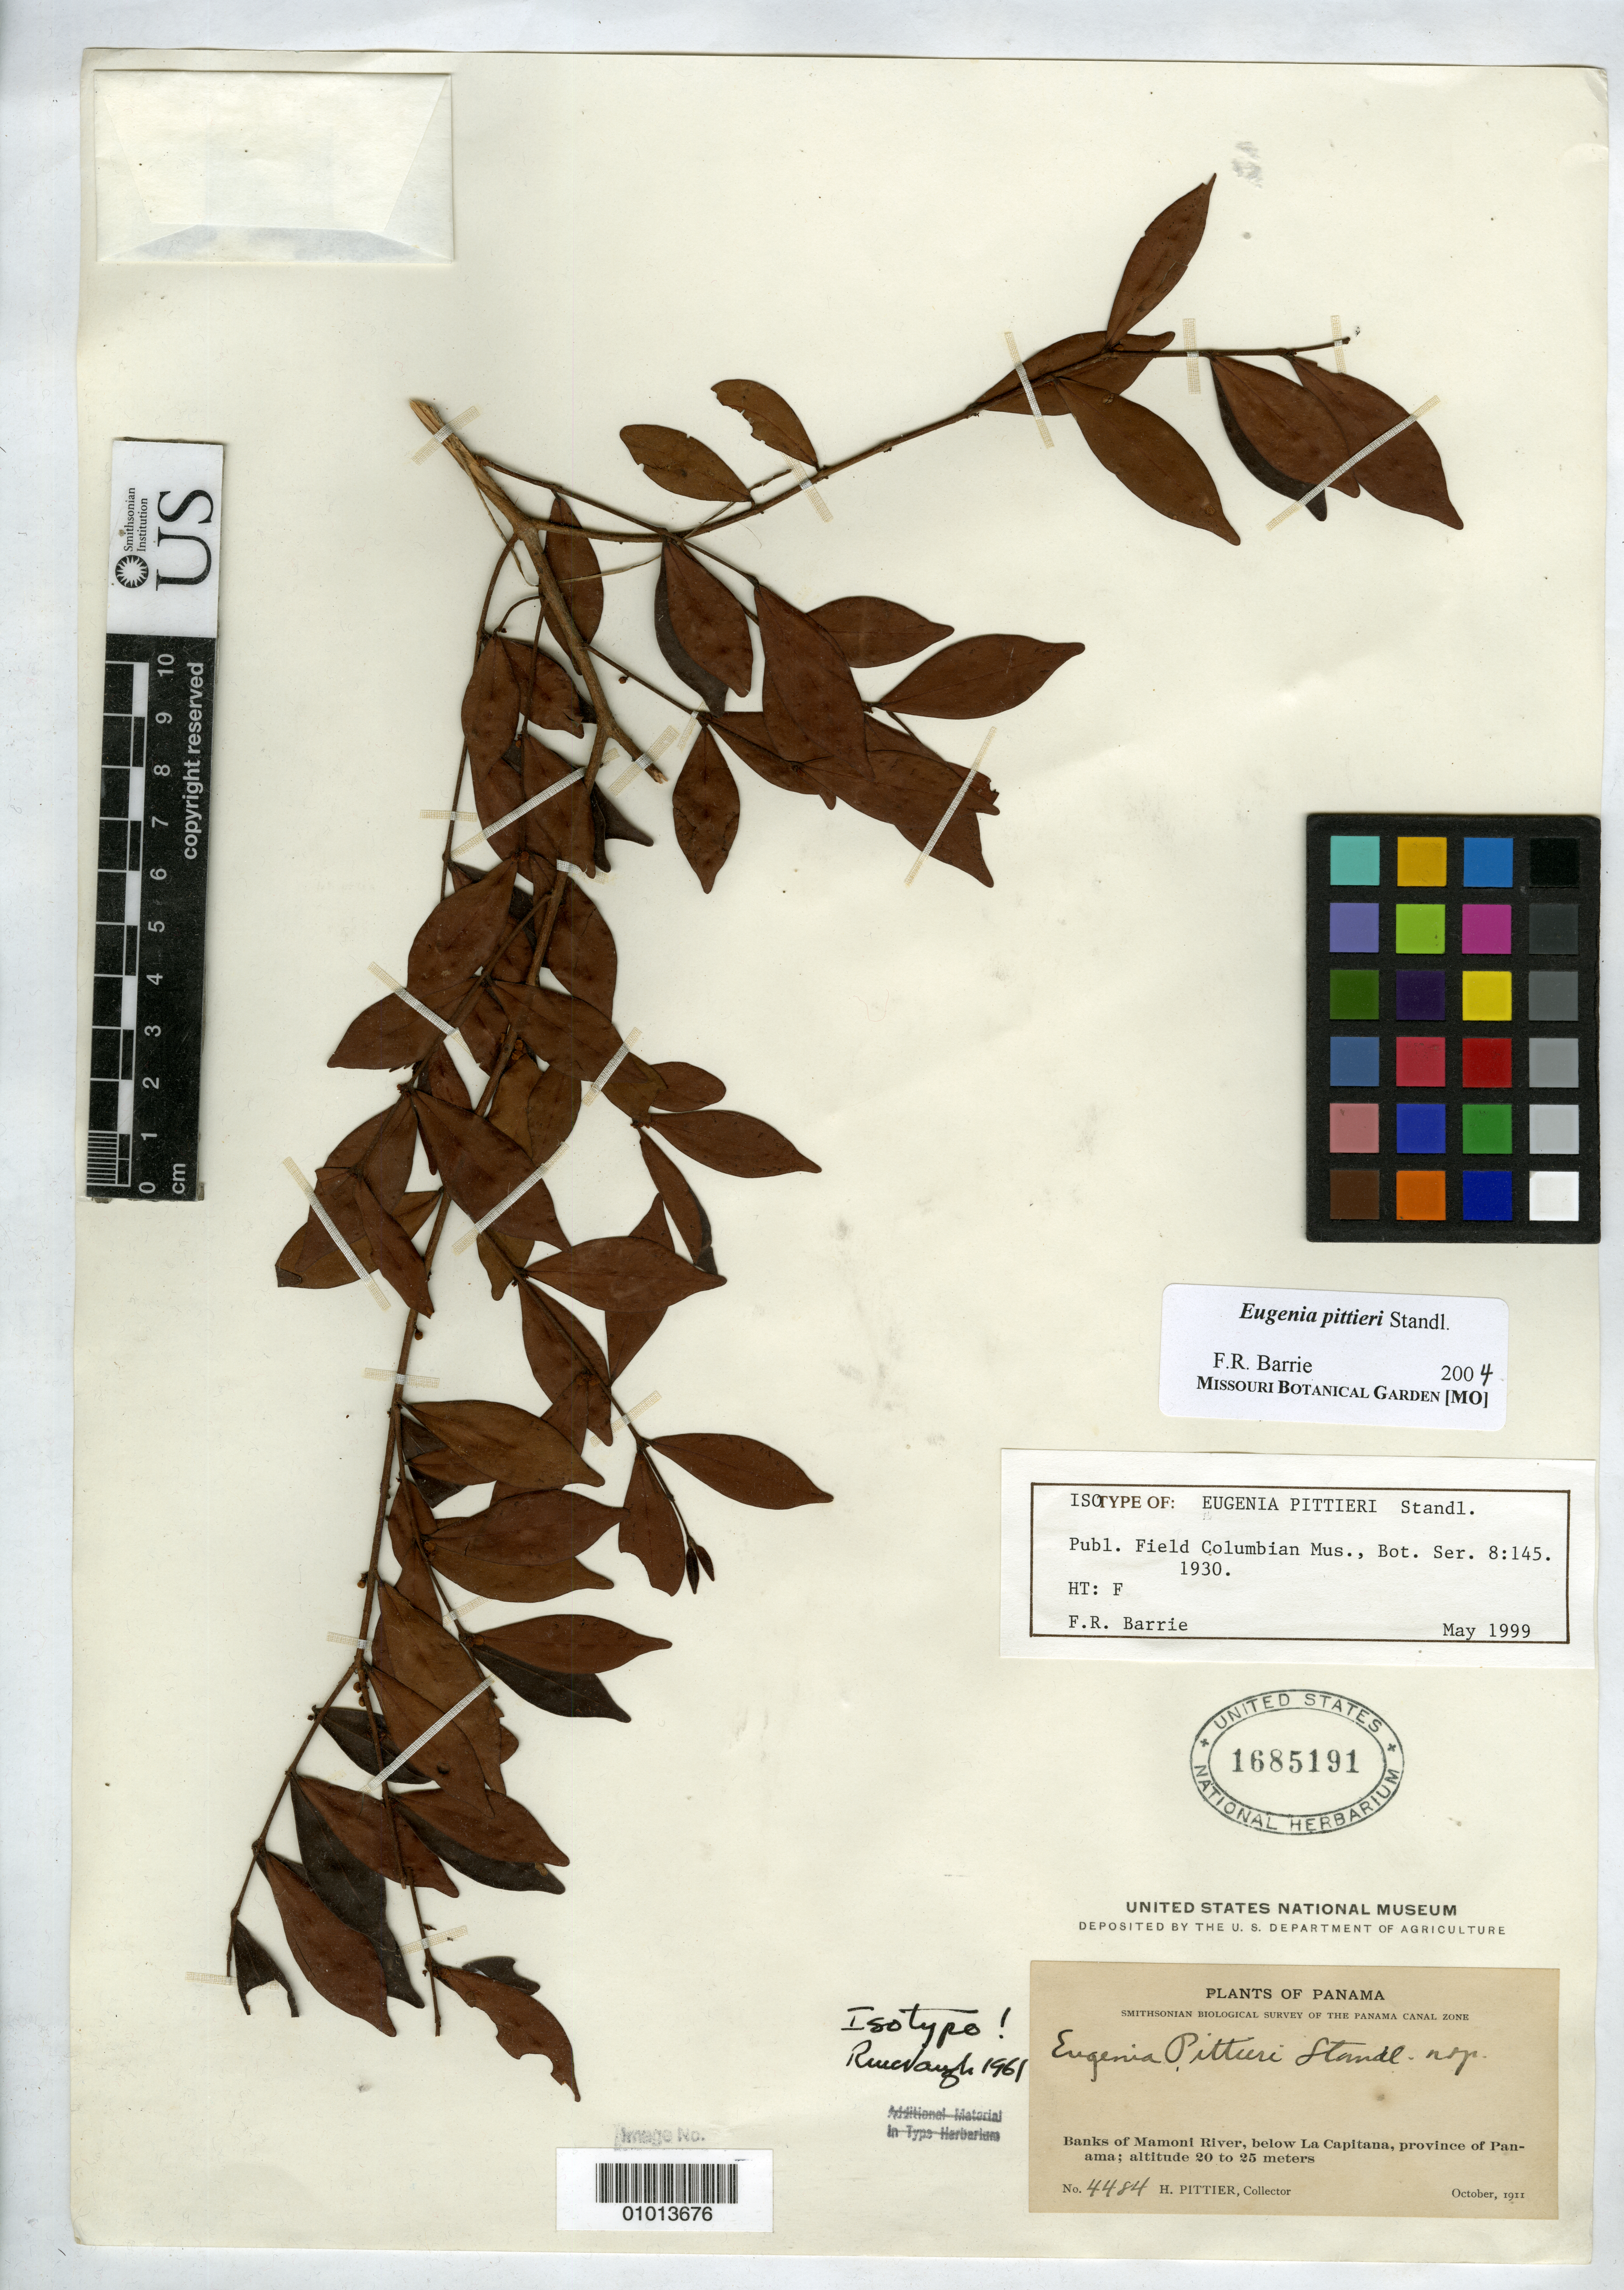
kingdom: Plantae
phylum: Tracheophyta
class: Magnoliopsida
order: Myrtales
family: Myrtaceae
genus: Eugenia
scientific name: Eugenia pittieri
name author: Standl.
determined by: Barrie, F. R.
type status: Isotype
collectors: H. F. Pittier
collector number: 4484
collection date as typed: Oct 1911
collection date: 1911-10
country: Panama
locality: Banks of Mamoni River, below La Capitana.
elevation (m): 20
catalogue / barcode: US 1685191